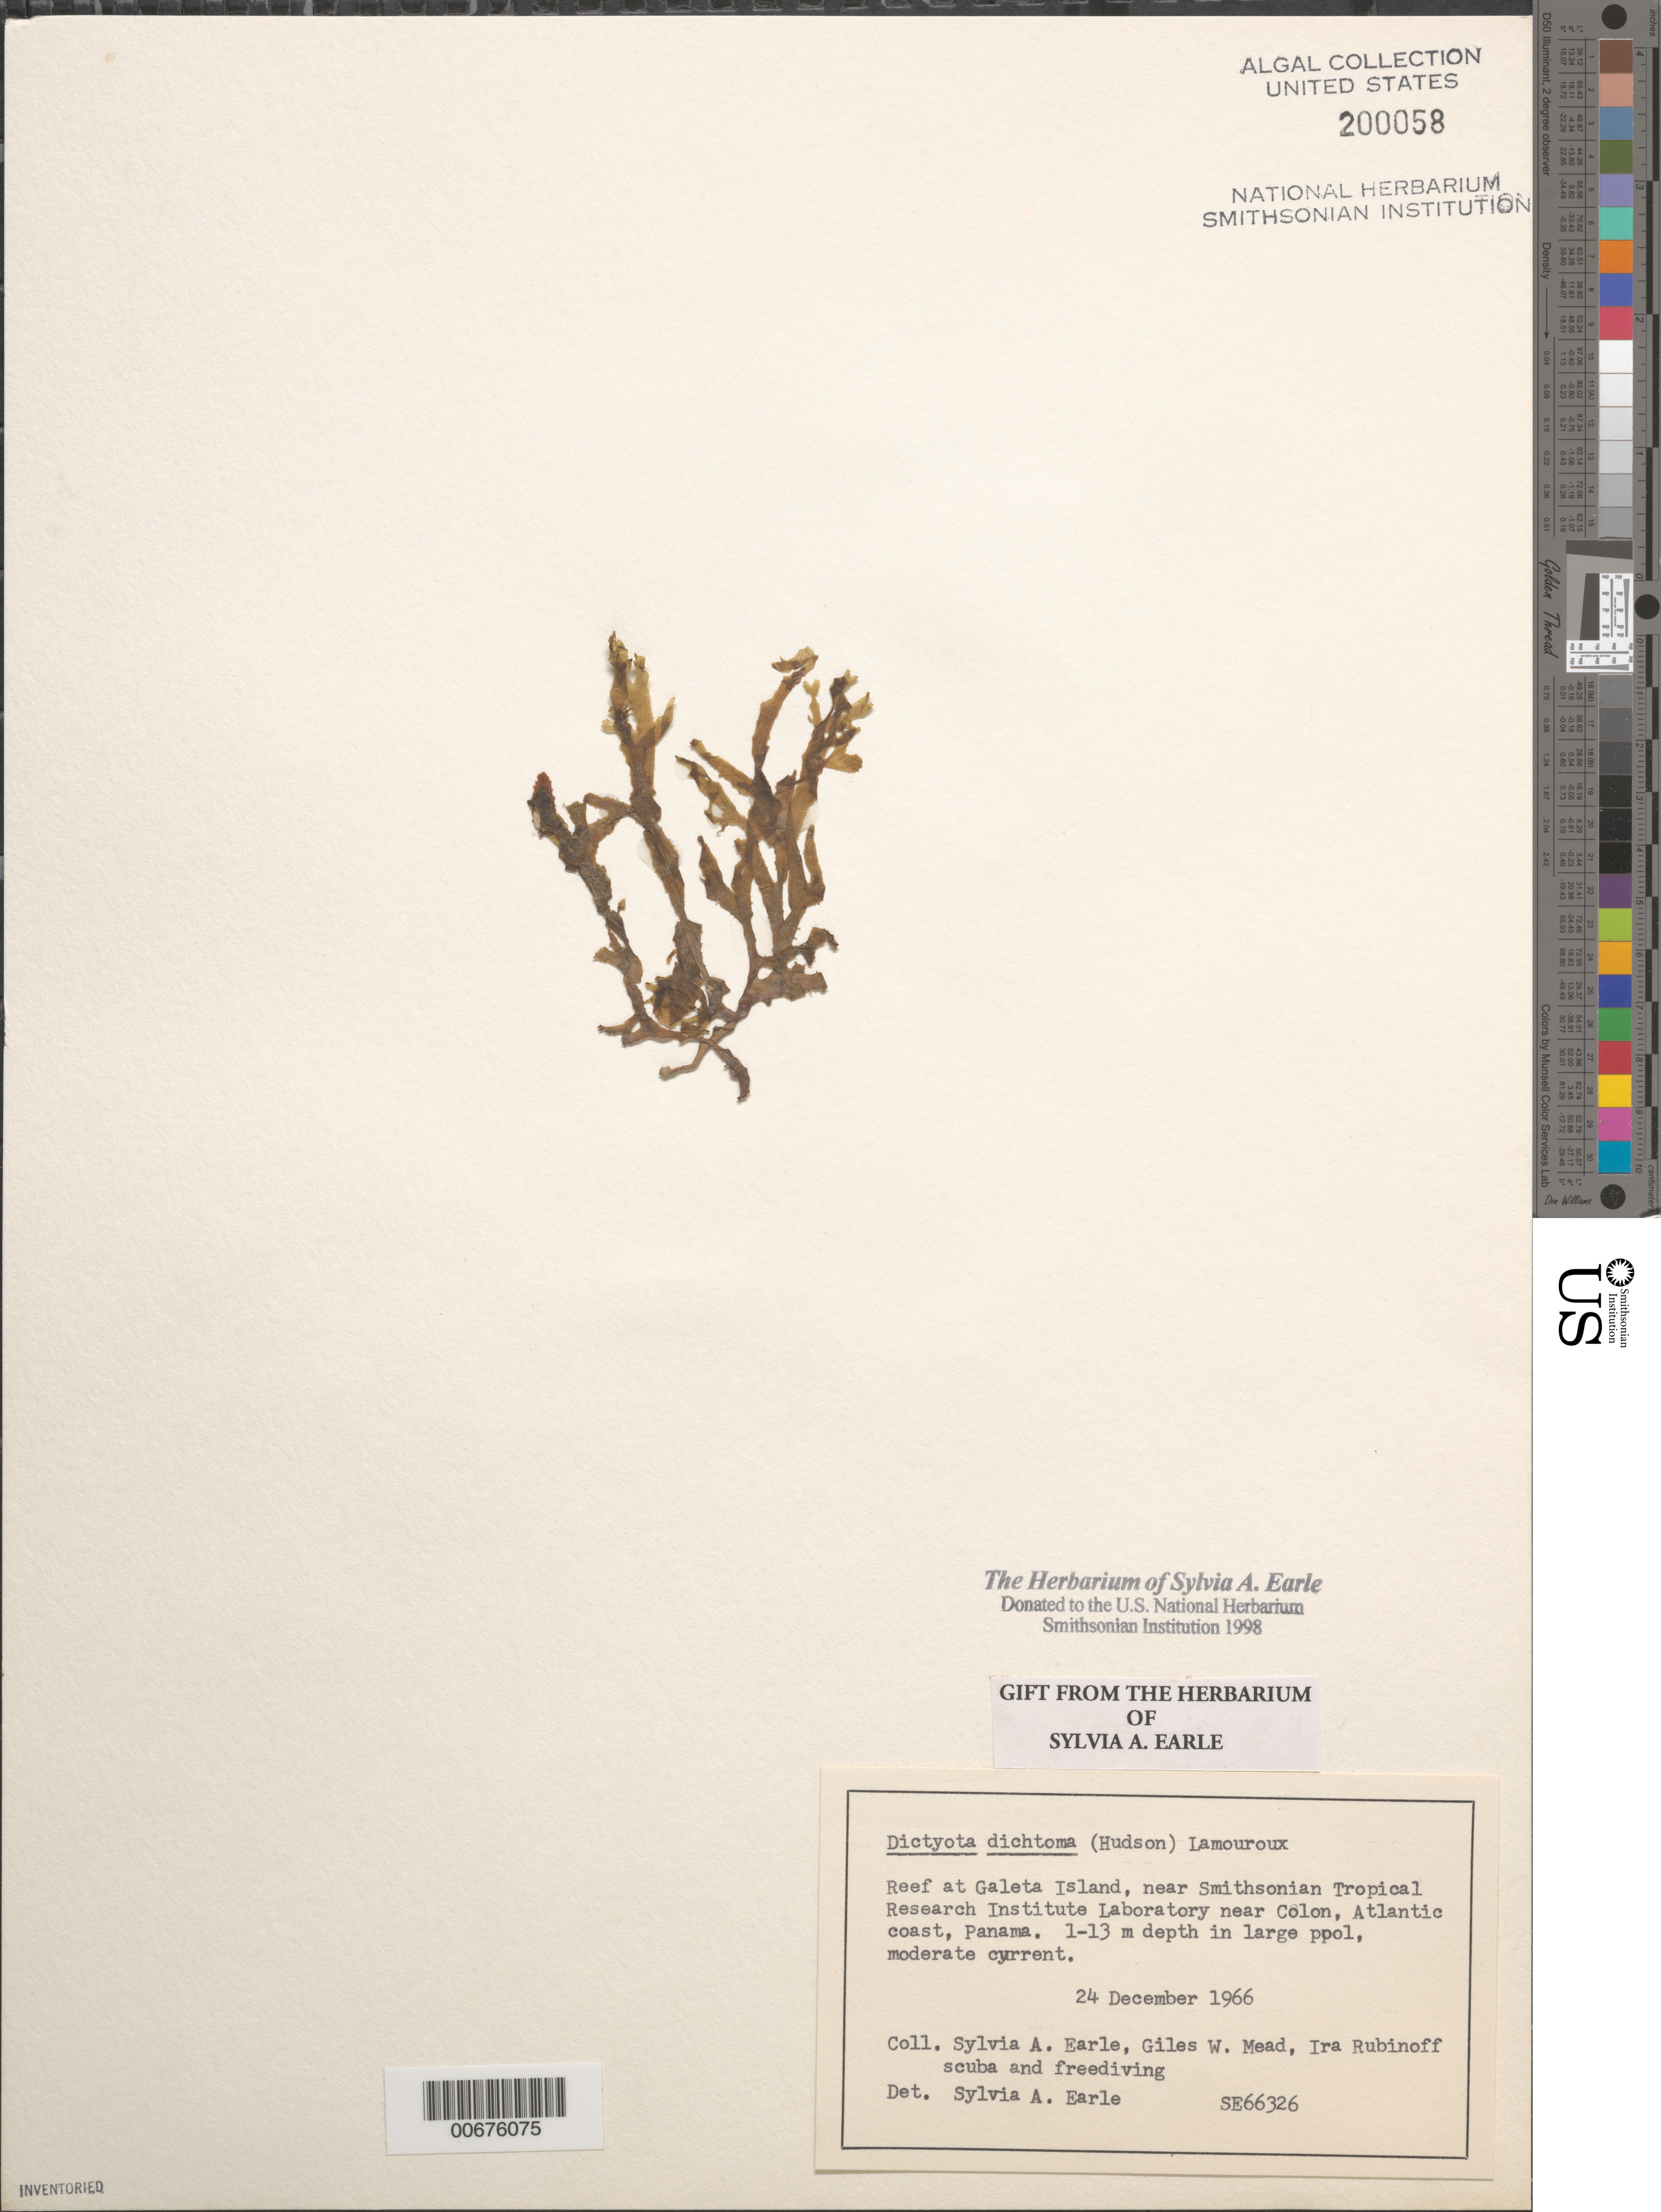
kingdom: Chromista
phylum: Ochrophyta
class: Phaeophyceae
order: Dictyotales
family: Dictyotaceae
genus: Dictyota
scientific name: Dictyota dichotoma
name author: (Huds.) J.V.Lamouroux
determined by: Earle, S. A.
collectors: S. A. Earle, G. W. Mead & I. Rubinoff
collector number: SE 66326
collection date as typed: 24 Dec 1966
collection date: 1966-12-24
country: Panama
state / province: Colón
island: Galeta Island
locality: Near Smithsonian Tropical Research Institute Laboratory, near Colon, Atlantic Coast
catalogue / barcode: US 200058